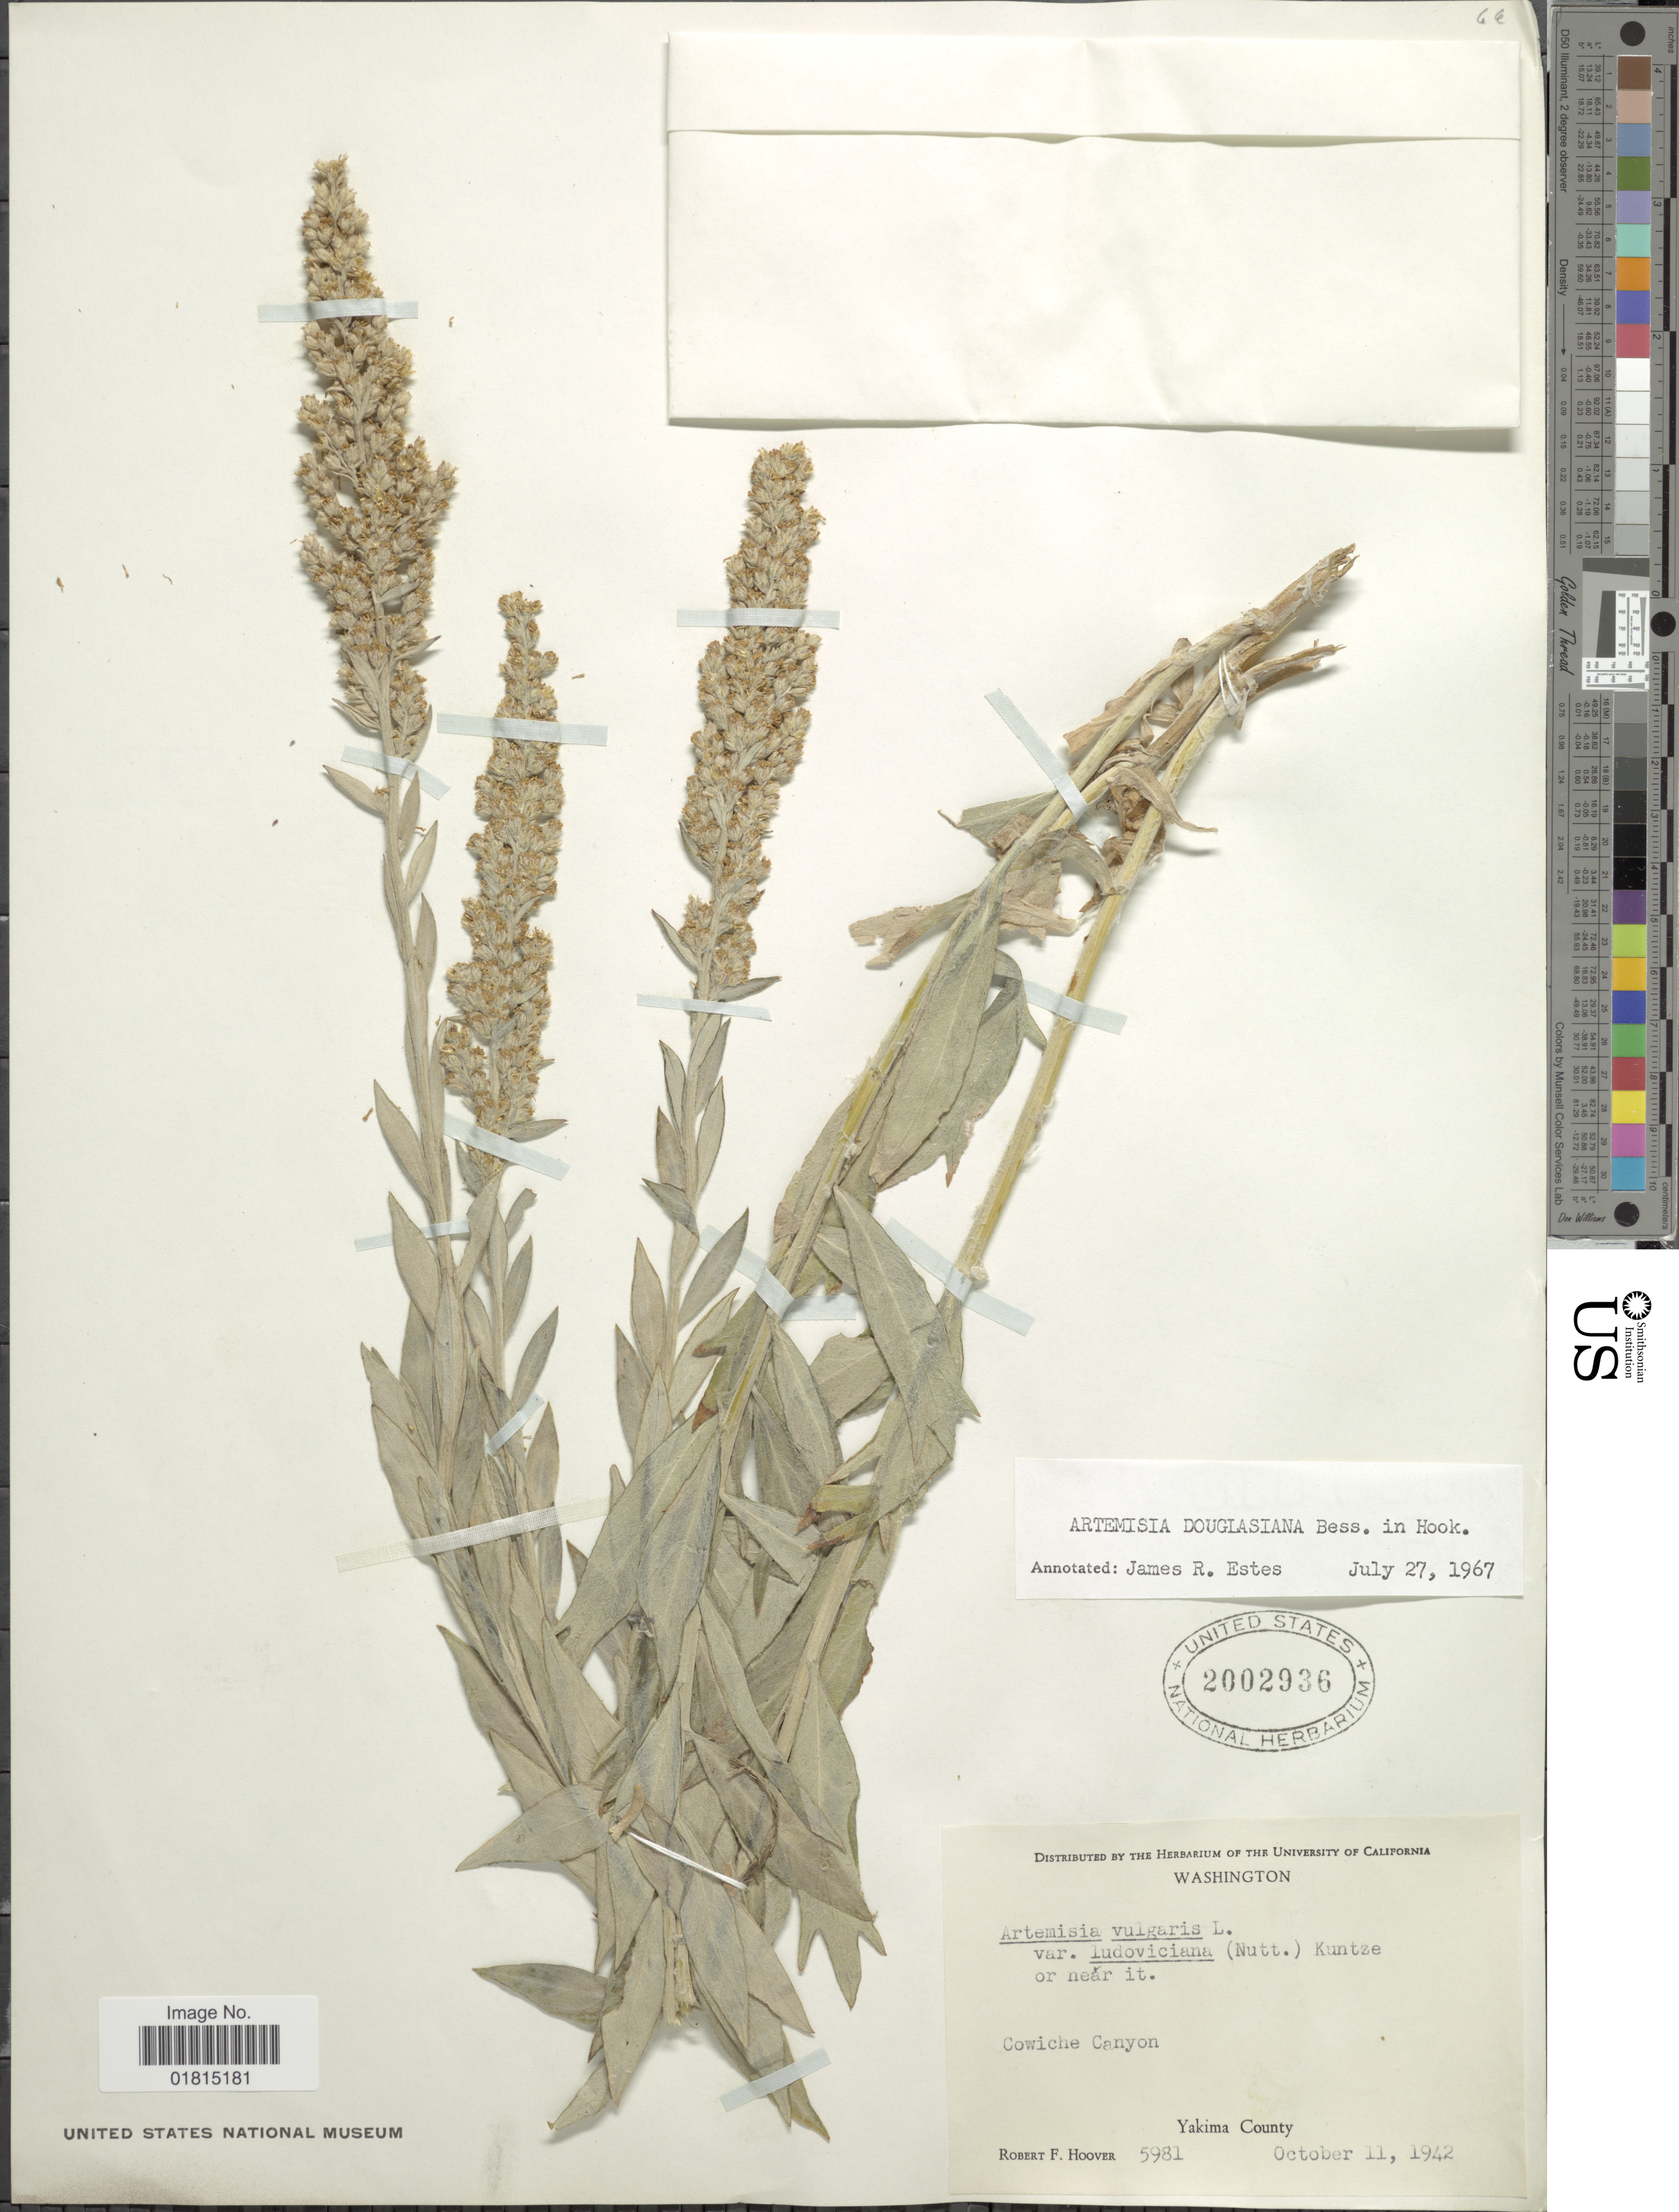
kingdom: Plantae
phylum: Tracheophyta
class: Magnoliopsida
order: Asterales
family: Asteraceae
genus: Artemisia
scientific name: Artemisia douglasiana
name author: Besser ex Hook.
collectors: R. F. Hoover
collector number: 5981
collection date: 1942-10-11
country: United States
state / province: Washington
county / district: Yakima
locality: Cowiche Canyon. Yakima County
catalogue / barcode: US 2002936